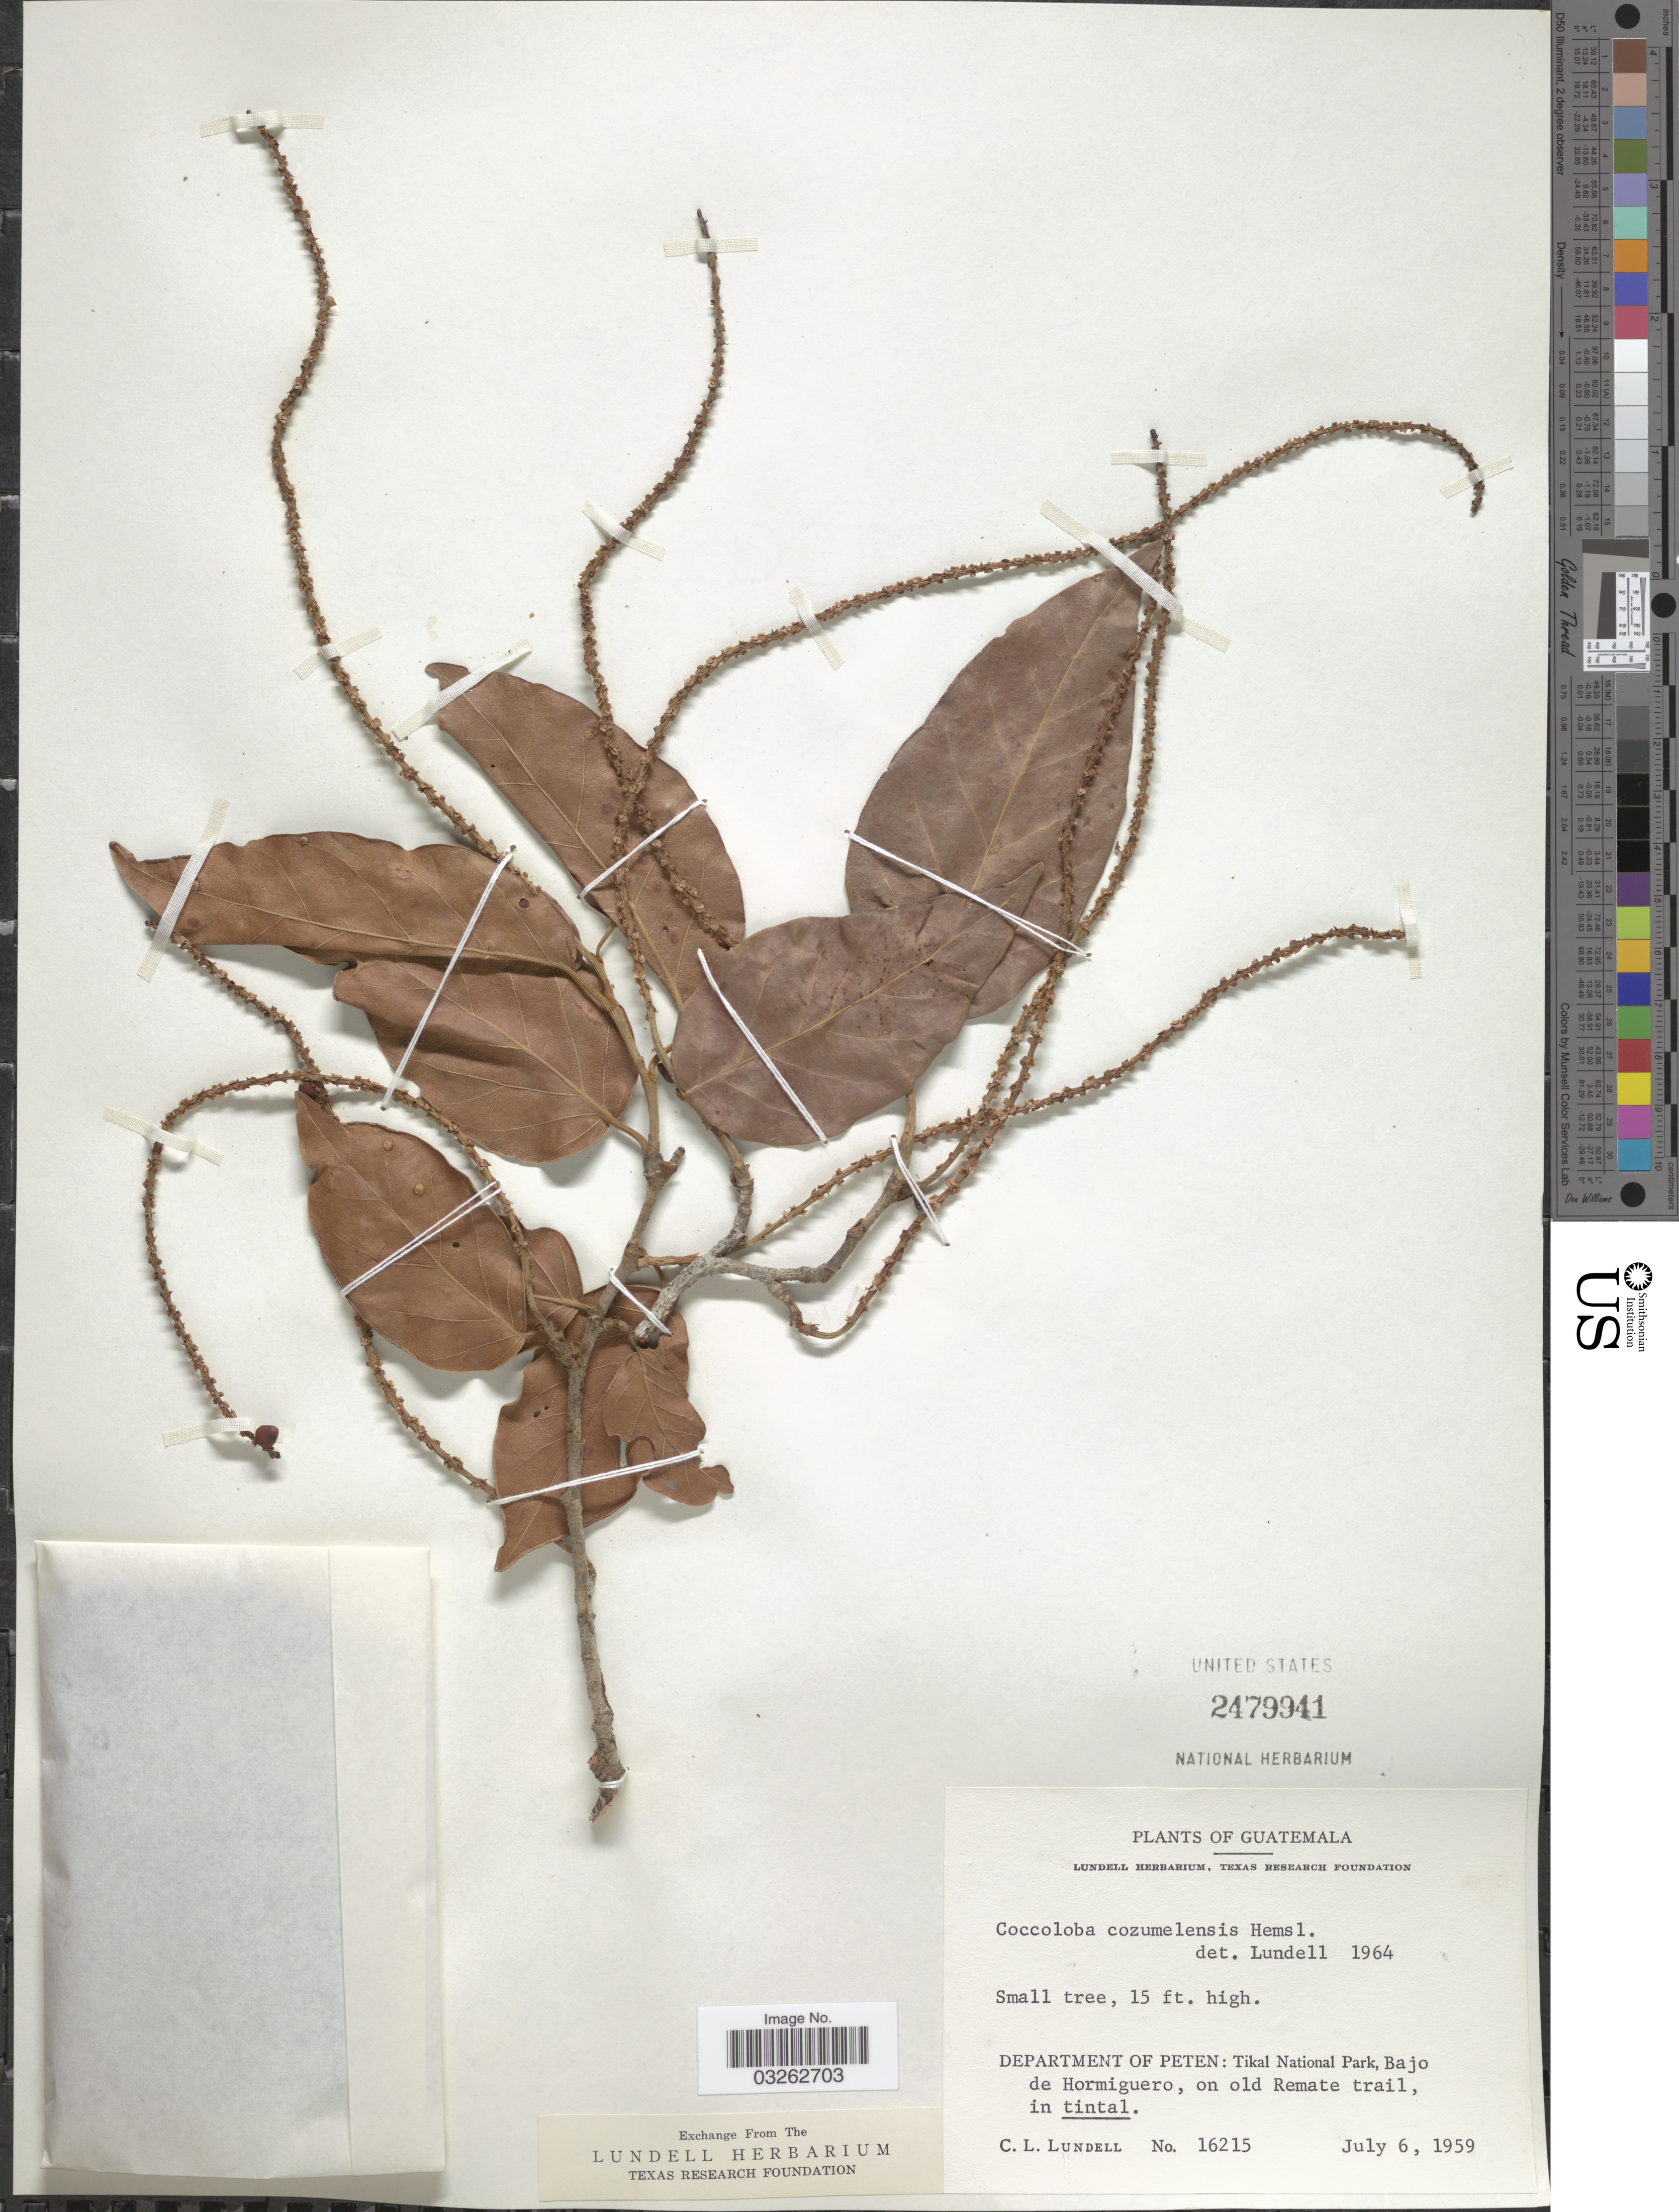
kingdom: Plantae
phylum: Tracheophyta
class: Magnoliopsida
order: Caryophyllales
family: Polygonaceae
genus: Coccoloba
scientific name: Coccoloba cozumelensis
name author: Hemsl.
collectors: C. L. Lundell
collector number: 16215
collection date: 1959-07-06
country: Guatemala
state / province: El Petén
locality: Department of Peten: Tikal National Park, Bajo de Hormiguero, on old Remate trail, in tintal.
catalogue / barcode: US 2479941